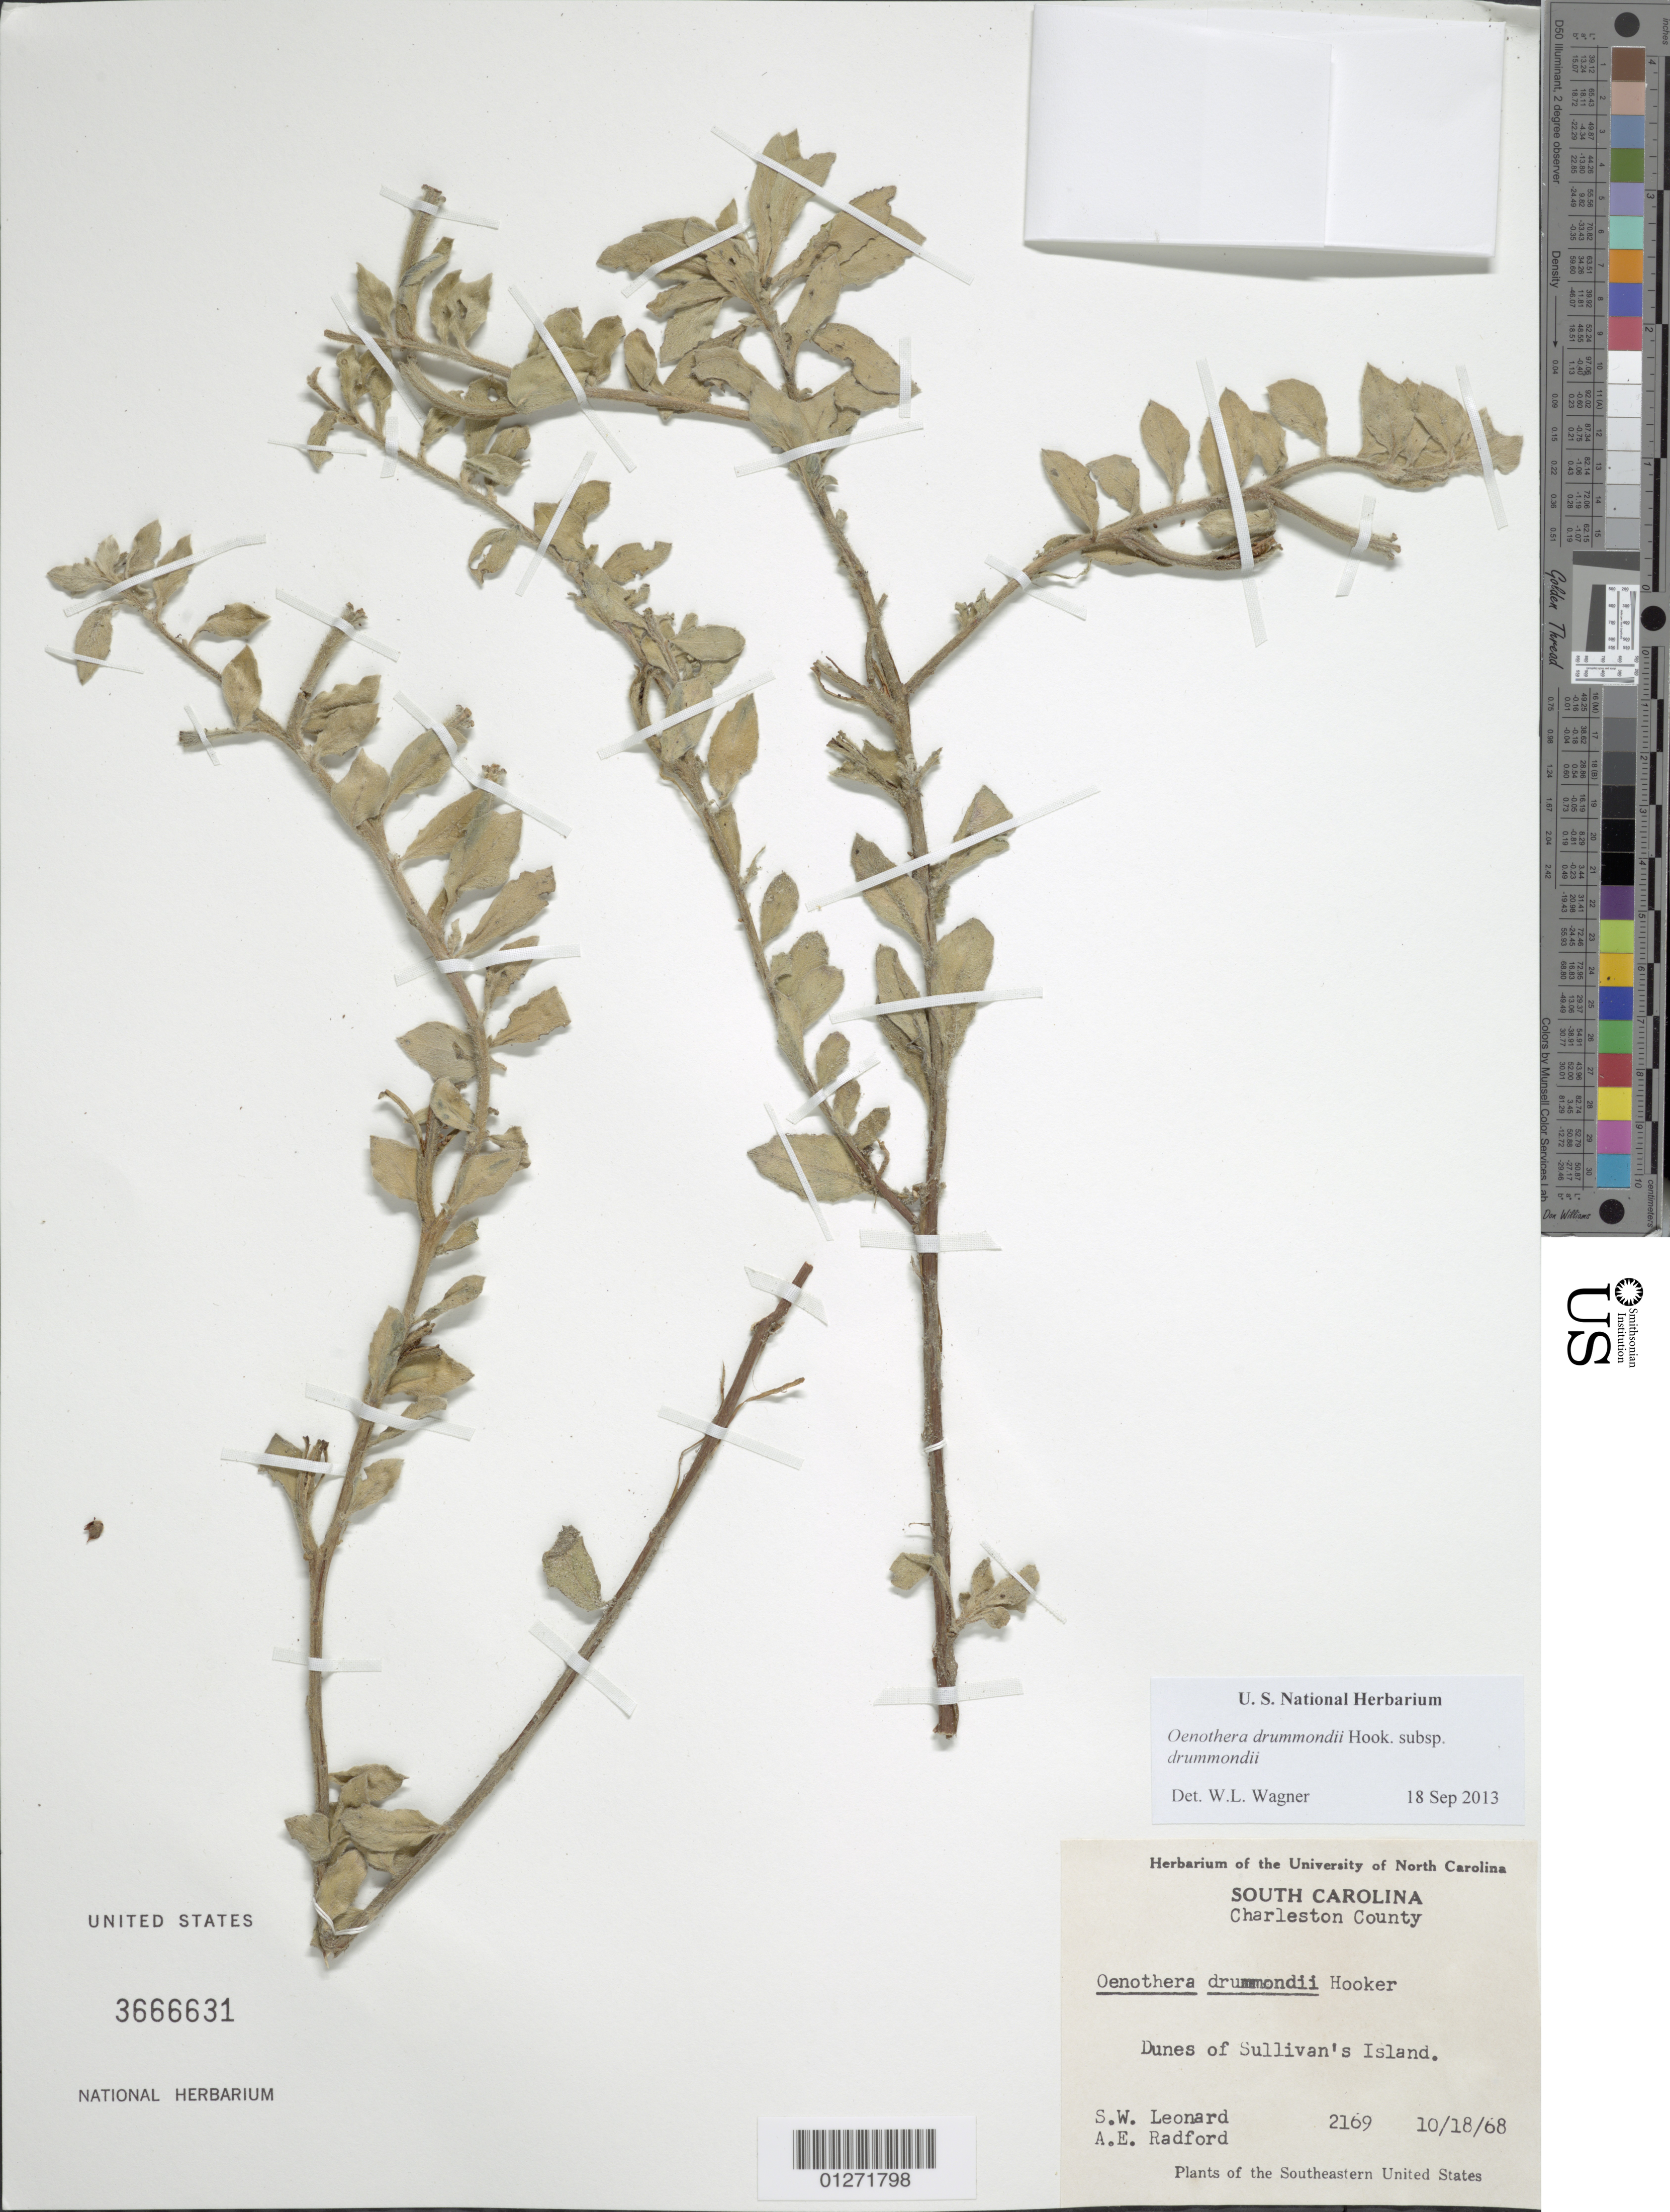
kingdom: Plantae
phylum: Tracheophyta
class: Magnoliopsida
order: Myrtales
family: Onagraceae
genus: Oenothera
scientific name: Oenothera drummondii subsp. drummondii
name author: Hook.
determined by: Wagner, W. L., (BOT), Smithsonian Institution - National Museum of Natural History (UNITED STATES)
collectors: S. W. Leonard & A. E. Radford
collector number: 2169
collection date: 1968-10-18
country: United States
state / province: South Carolina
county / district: Charleston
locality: Dunes of Sullivan's Island.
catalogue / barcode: US 3666631